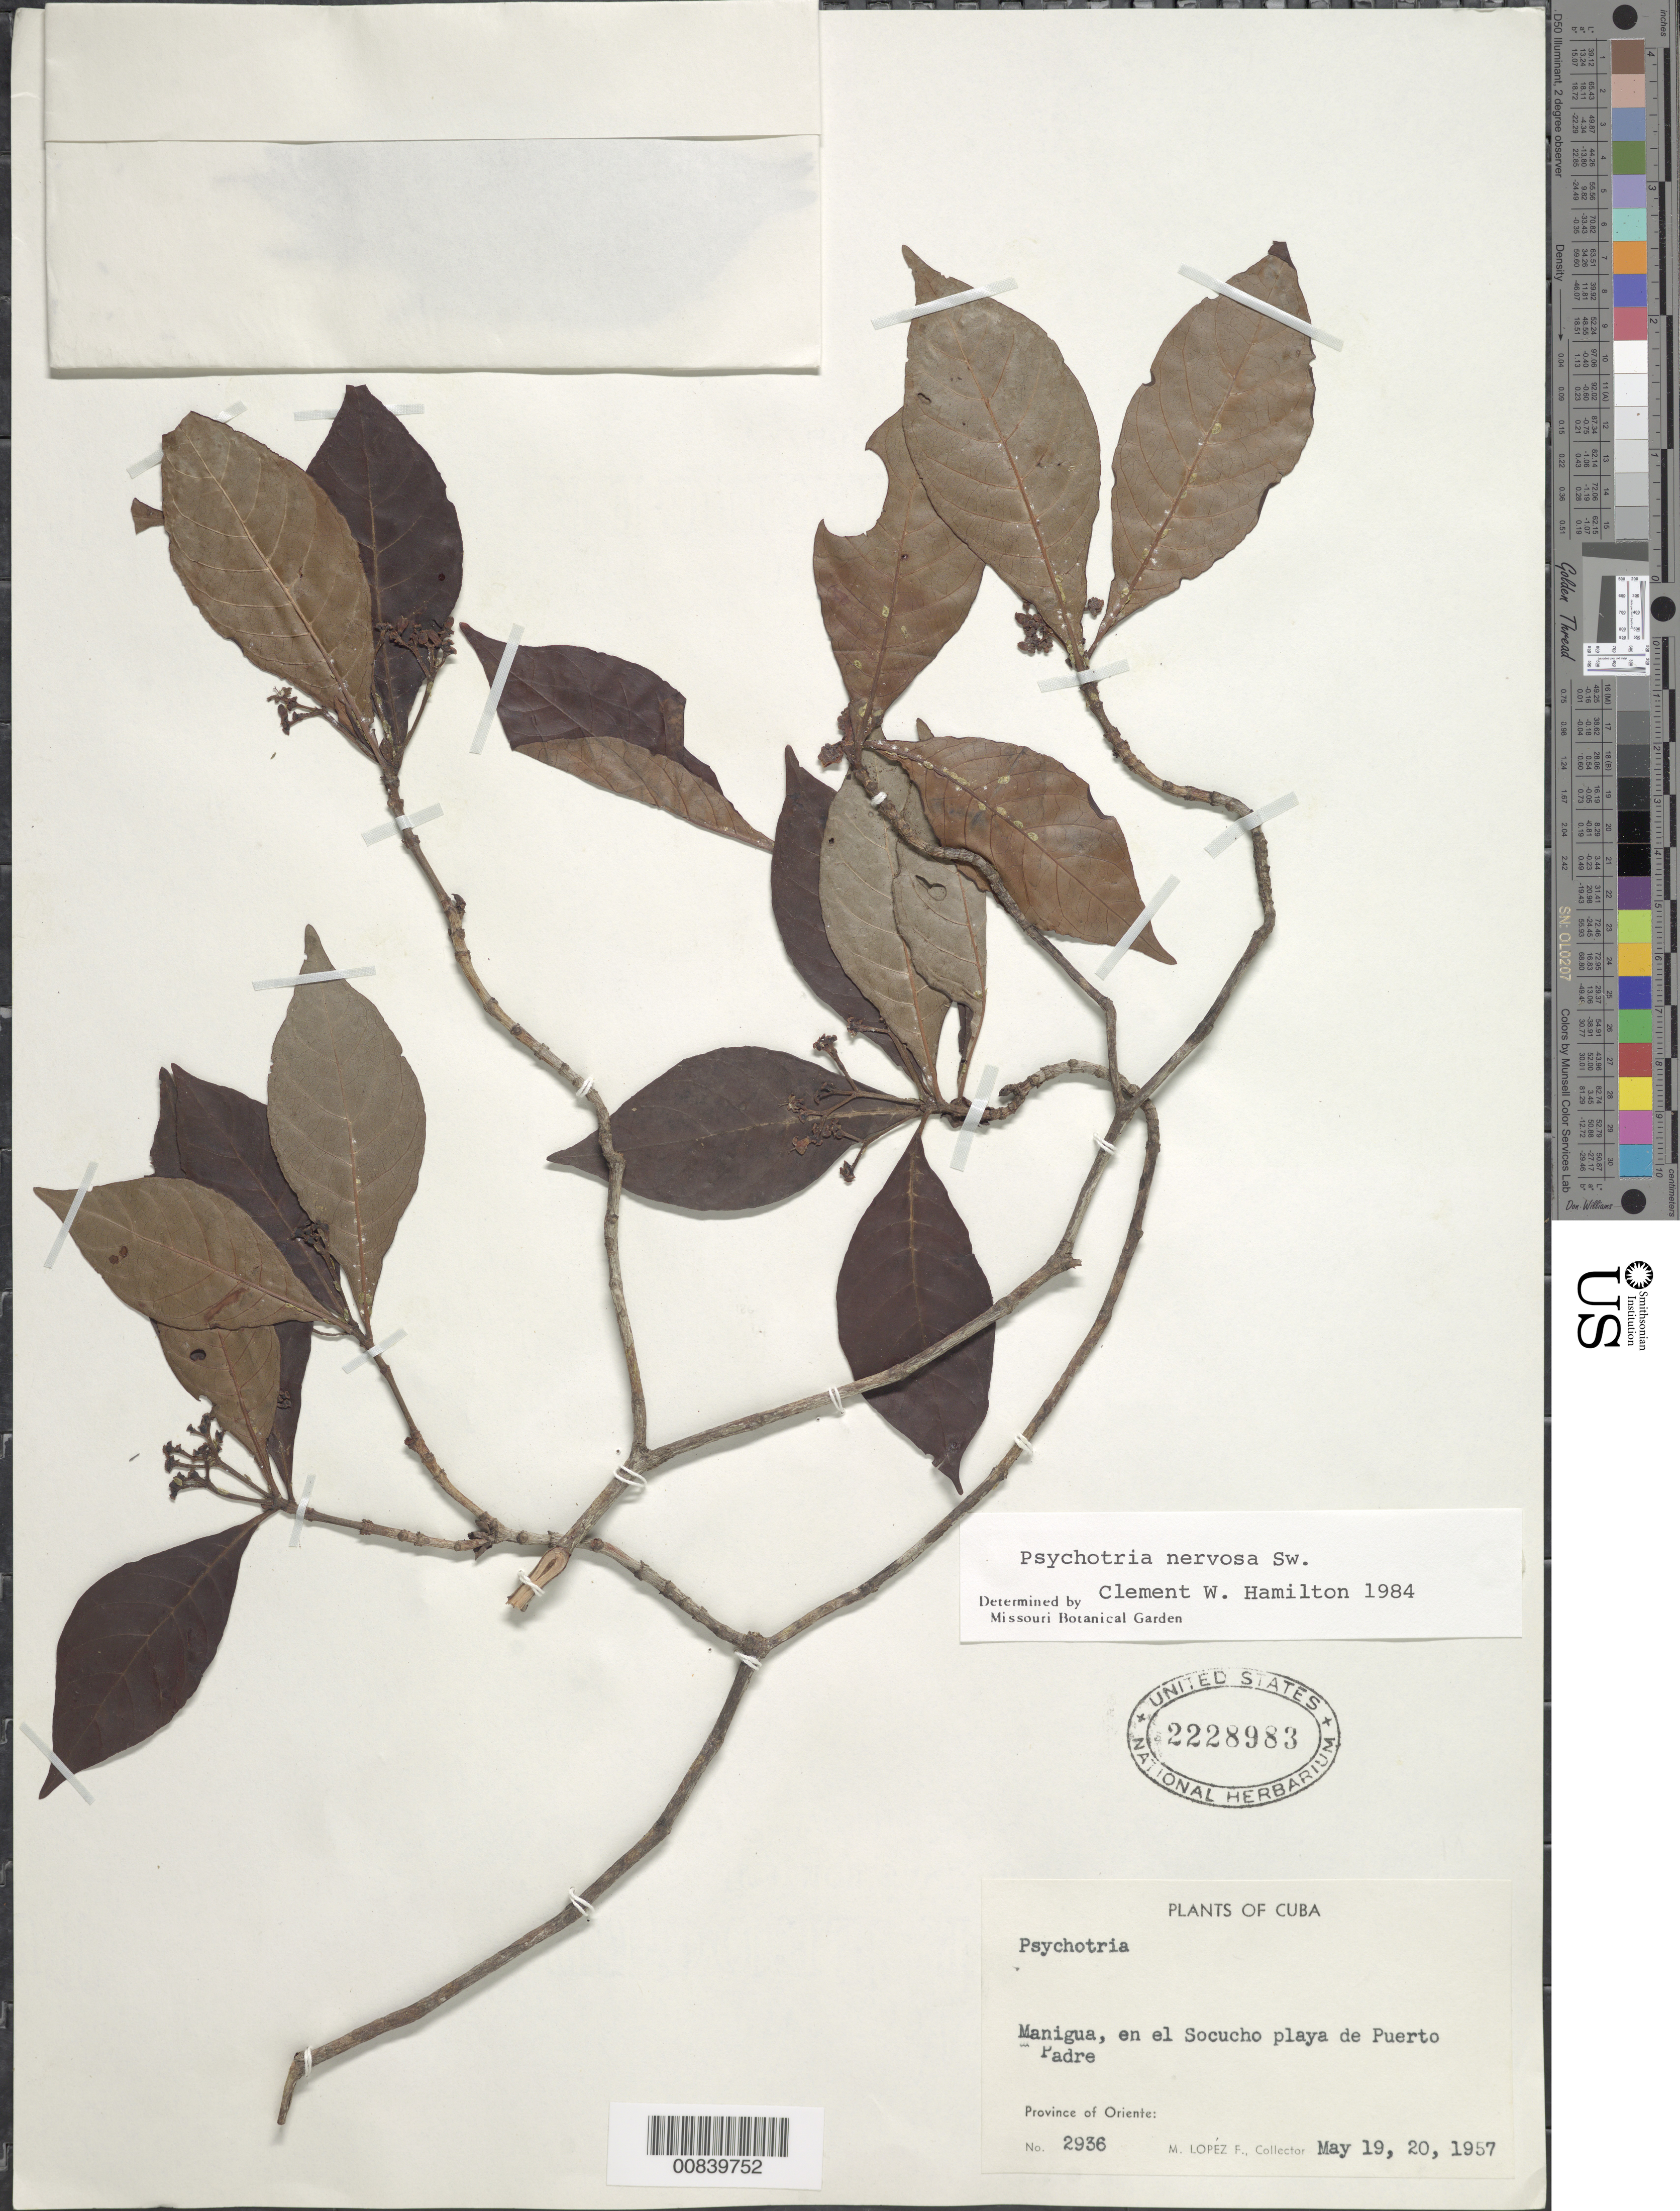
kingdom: Plantae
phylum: Tracheophyta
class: Magnoliopsida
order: Gentianales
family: Rubiaceae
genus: Psychotria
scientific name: Psychotria nervosa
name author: Sw.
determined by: Hamilton, C. W.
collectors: M. López Figueiras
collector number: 2936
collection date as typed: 19 May 1957 to 20 May 1957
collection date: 1957-05-19/1957-05-20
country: Cuba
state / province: Oriente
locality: Manigua, en el Socucho playa de Puerto Padre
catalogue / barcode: US 2228983